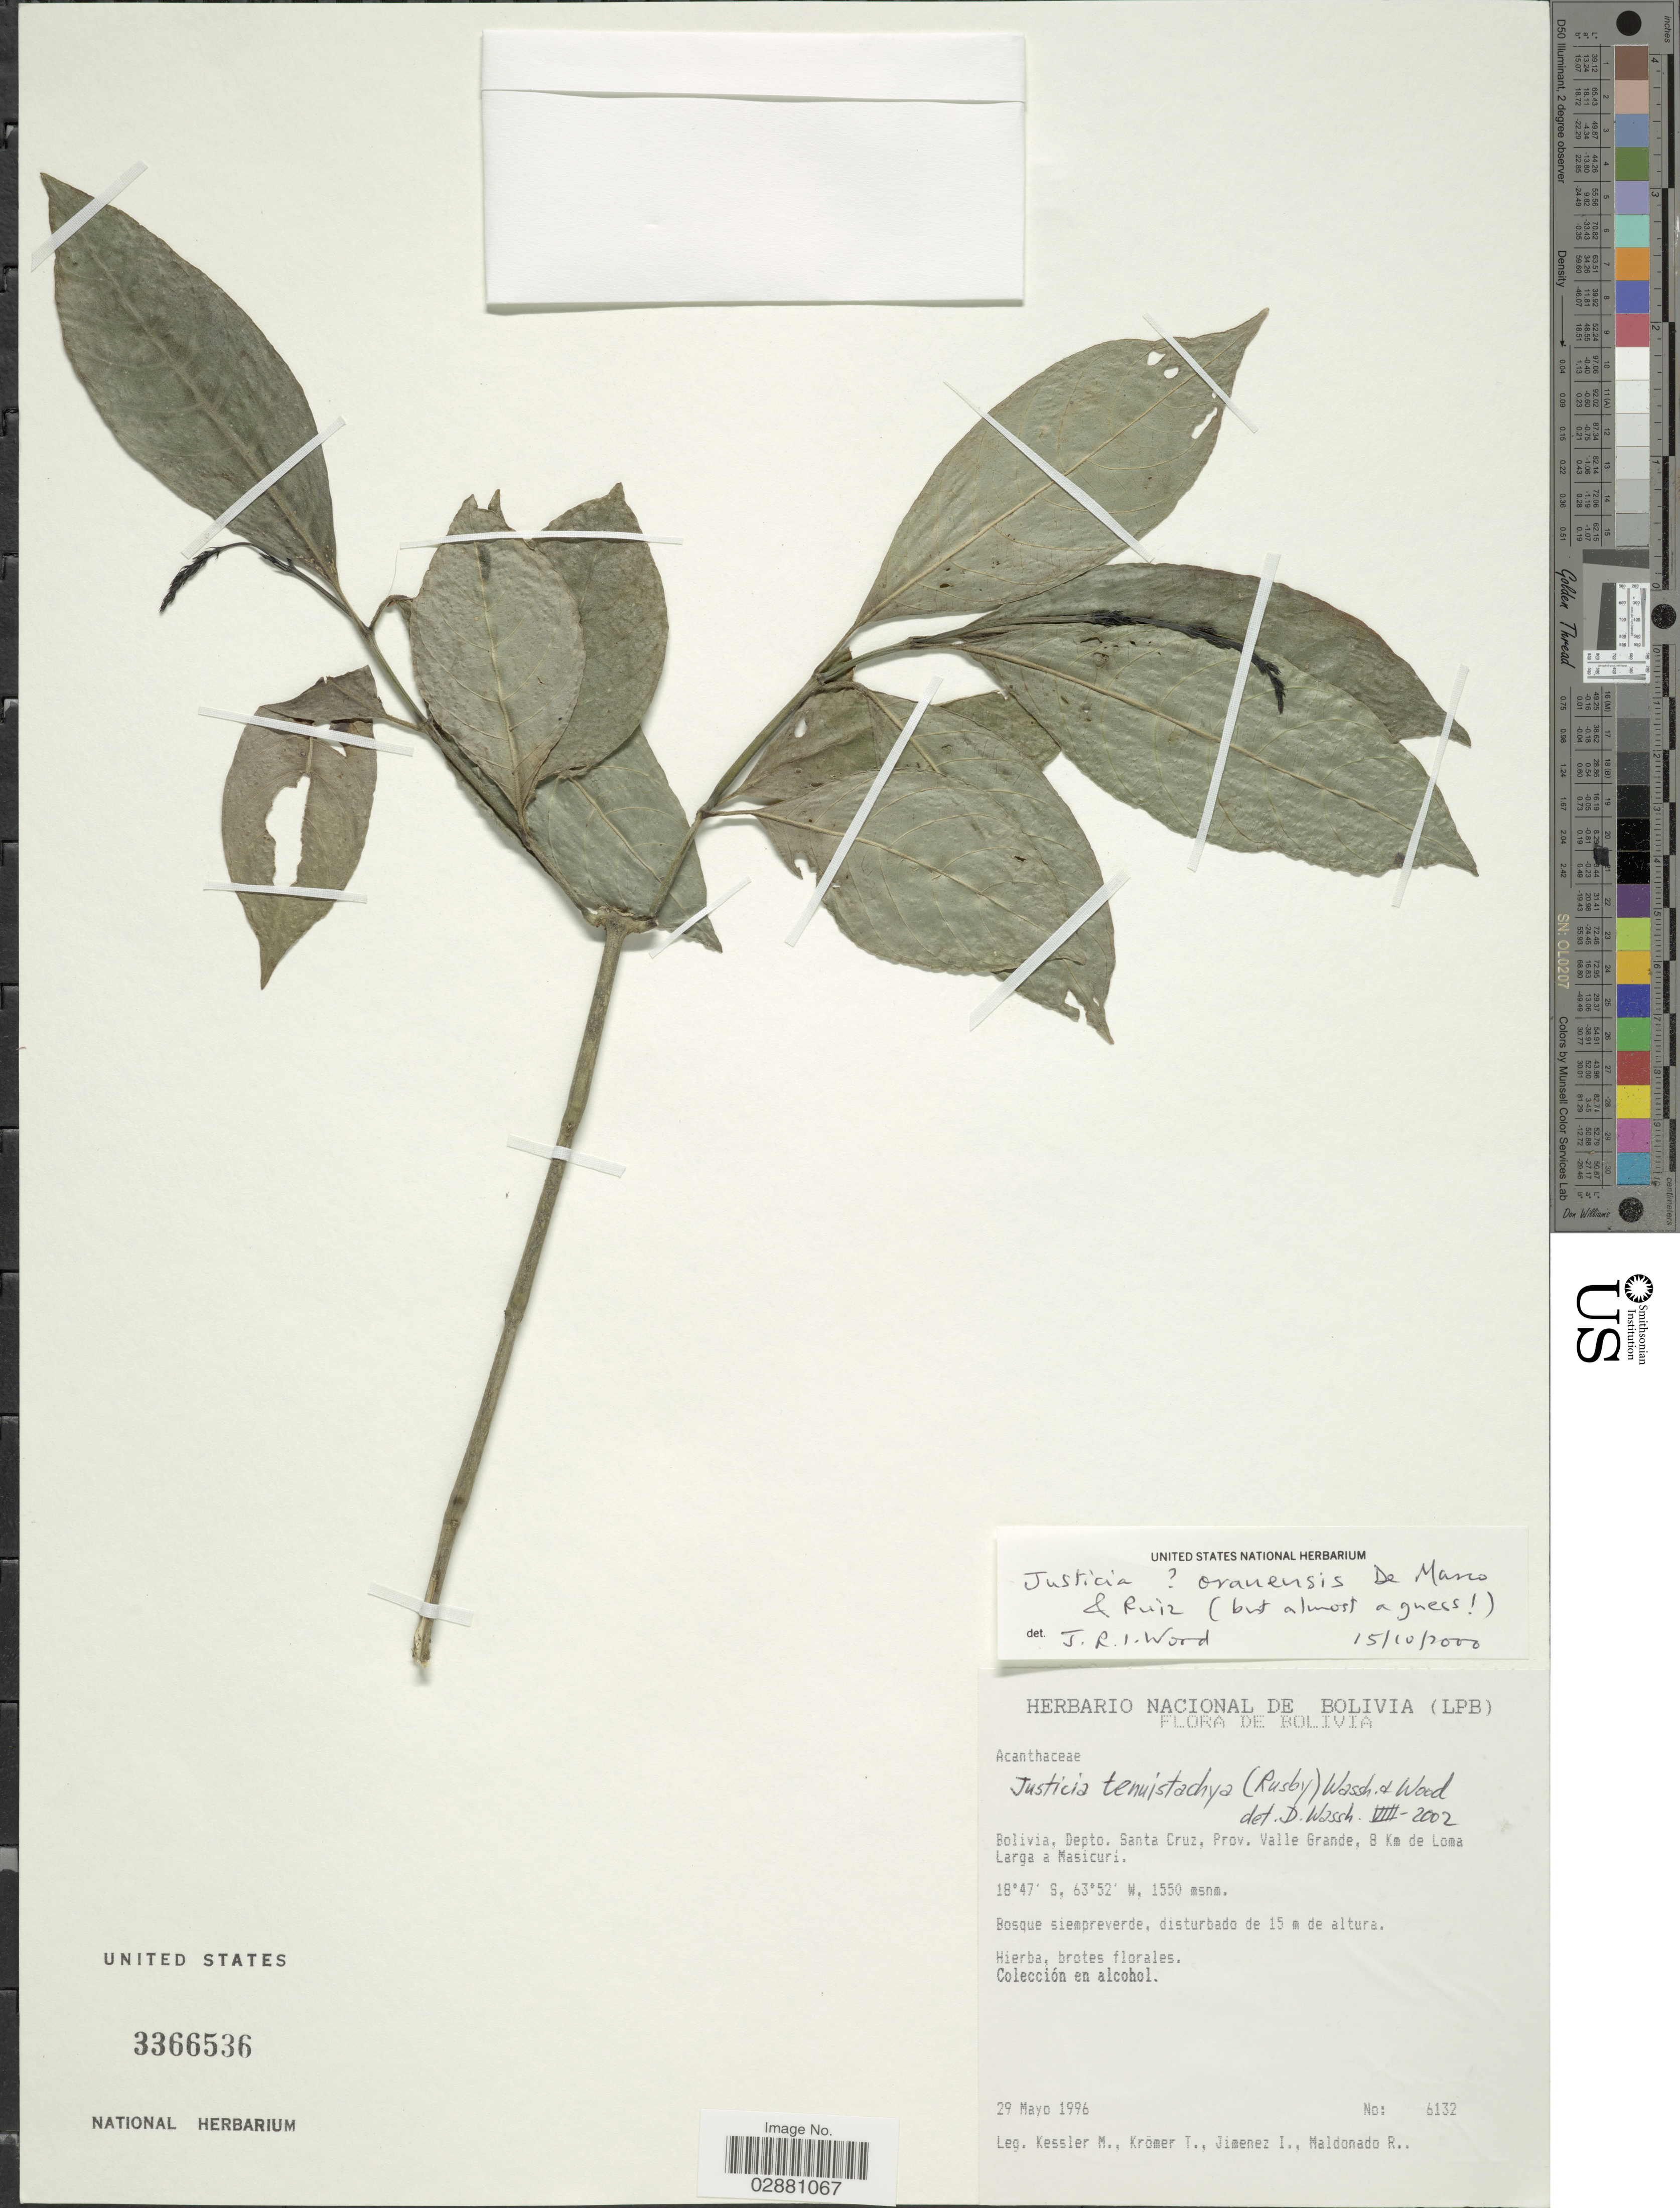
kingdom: Plantae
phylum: Tracheophyta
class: Magnoliopsida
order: Lamiales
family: Acanthaceae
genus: Justicia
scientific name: Justicia tenuistachys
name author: (Rusby) Wassh. & J.R.I. Wood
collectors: M. Kessler, T. Krömer, I. Jimenez & R. Maldonado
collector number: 6132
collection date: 1996-05-29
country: Bolivia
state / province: Santa Cruz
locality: Depto. Santa Cruz, Prov. Valle Grande, 8 Km de Loma Larga a Masicuri.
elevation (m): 1550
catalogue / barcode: US 3366536